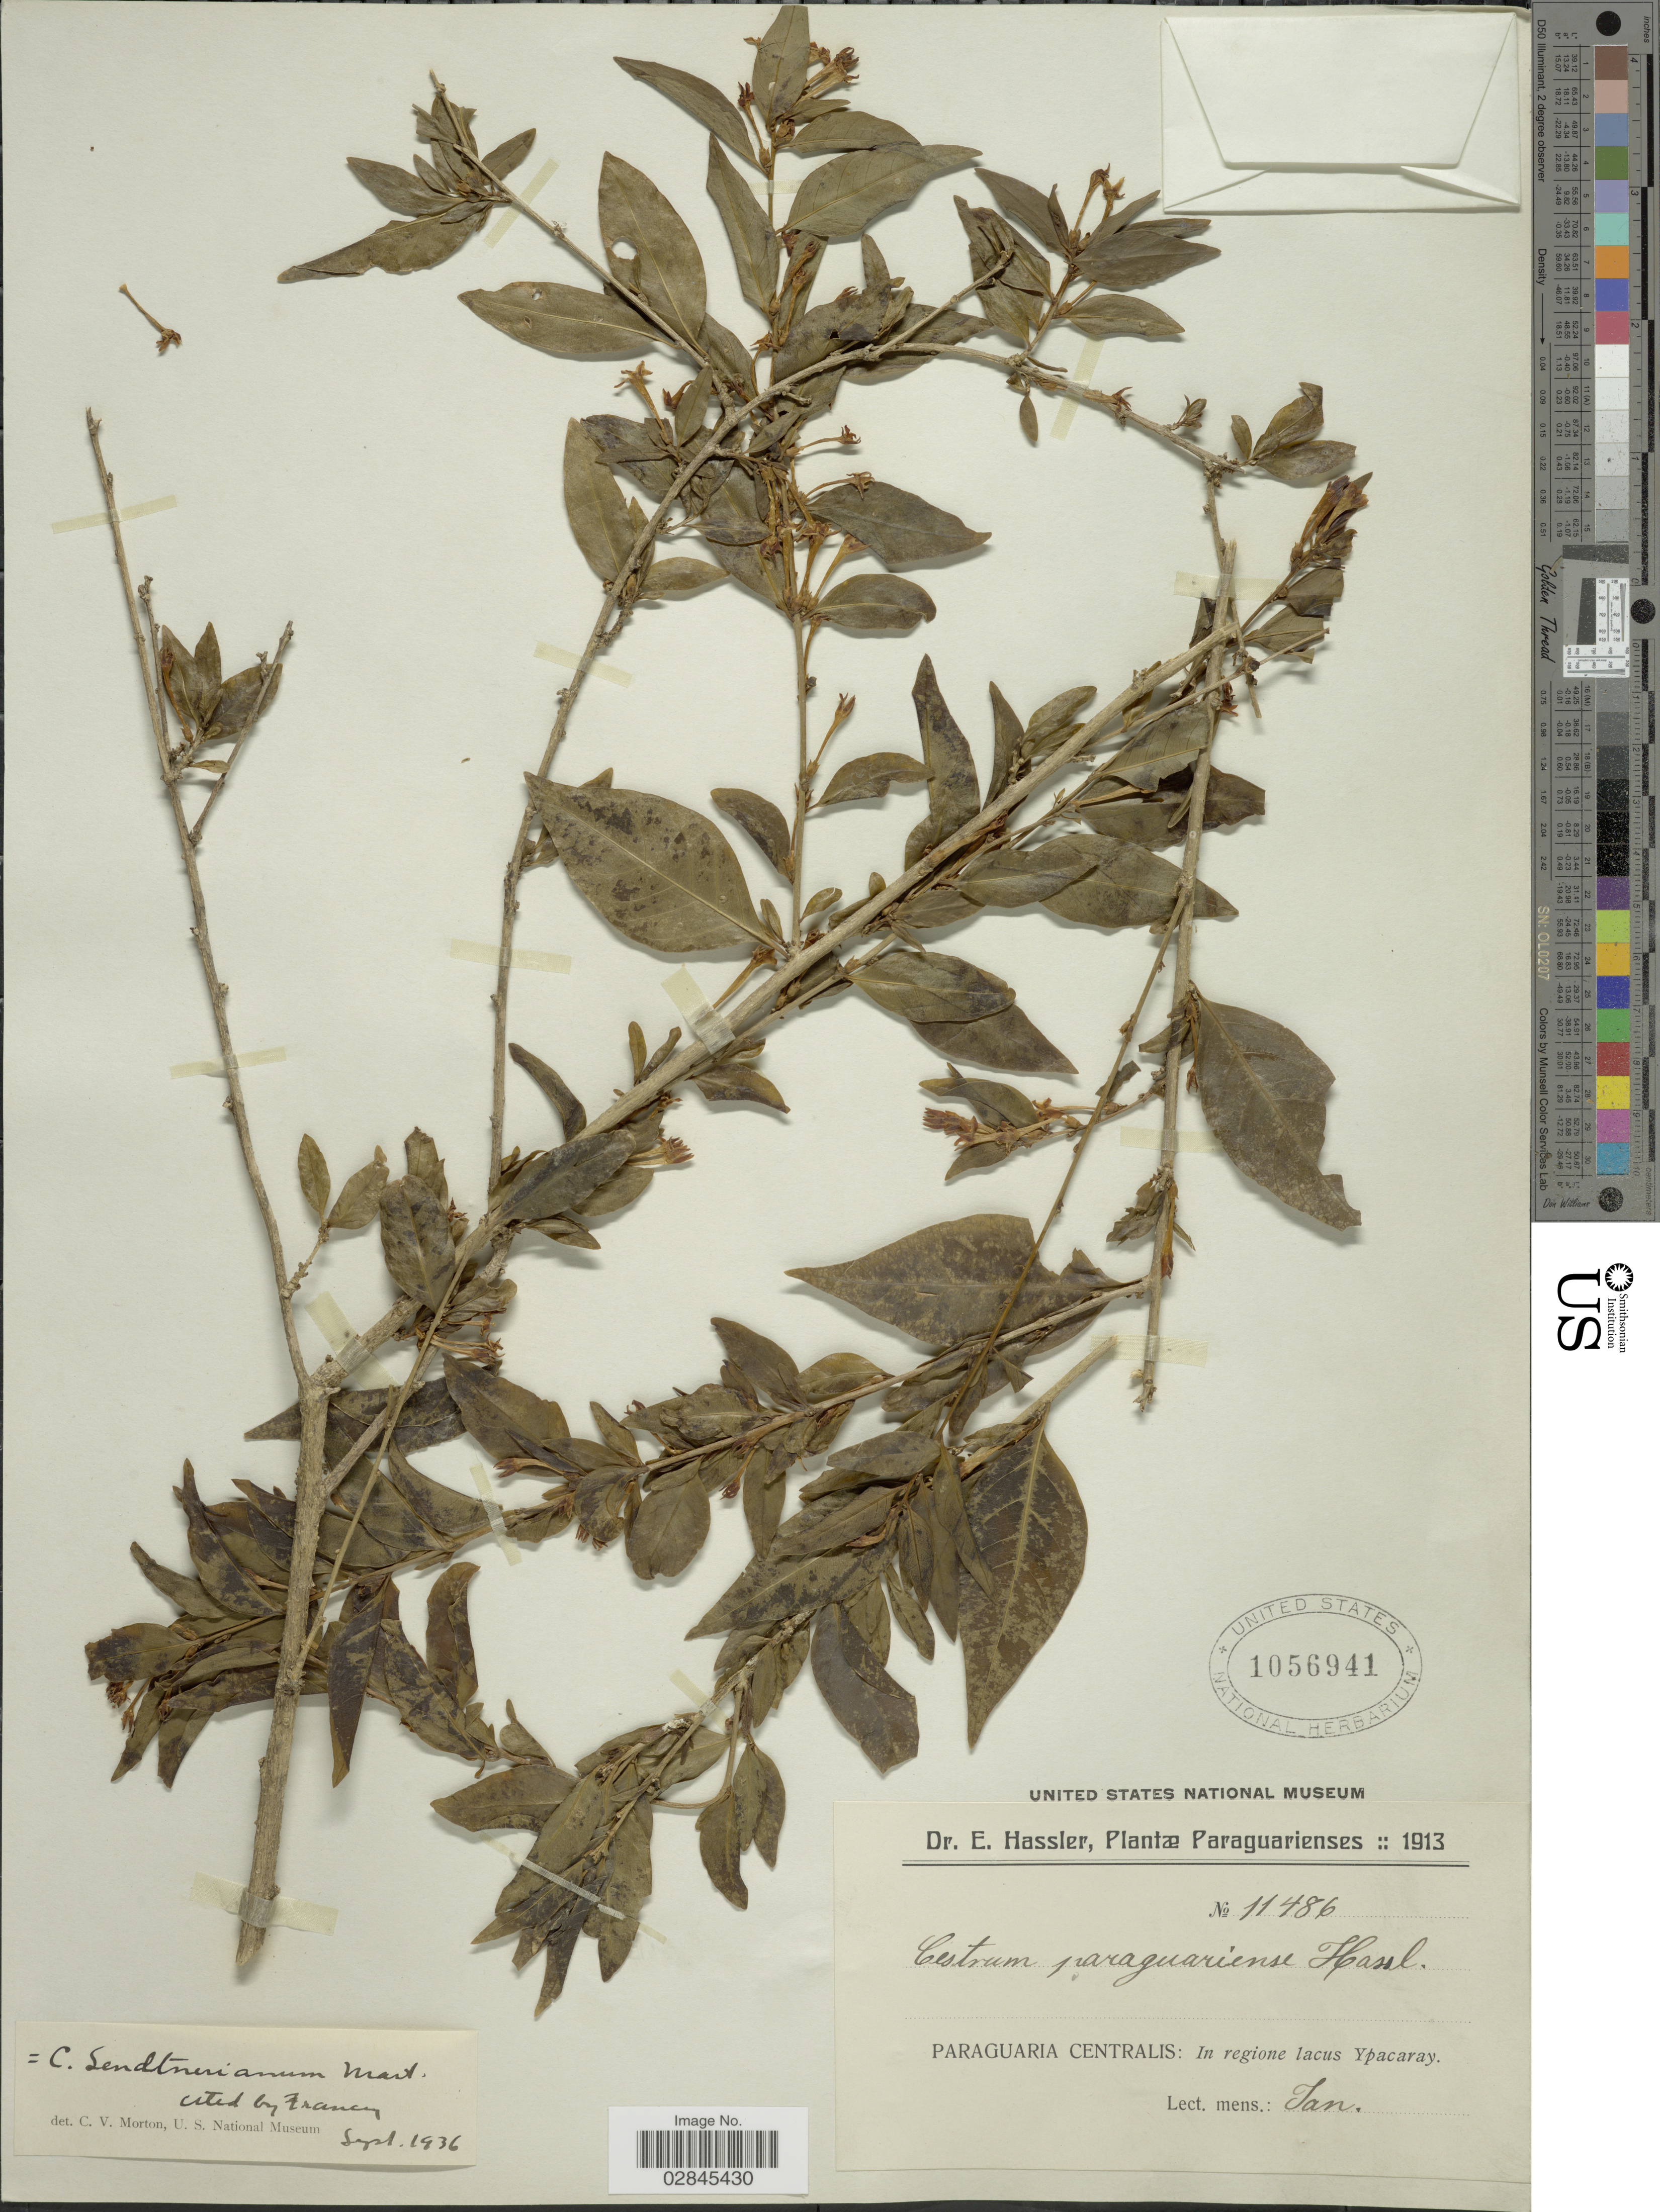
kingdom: Plantae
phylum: Tracheophyta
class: Magnoliopsida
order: Solanales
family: Solanaceae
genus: Cestrum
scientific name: Cestrum mariquitense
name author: Kunth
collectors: E. Hassler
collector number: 11486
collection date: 1913-01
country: Paraguay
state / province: Paraguari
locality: Paraguaria Centralis: In regione lacus Ypacaray.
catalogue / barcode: US 1056941